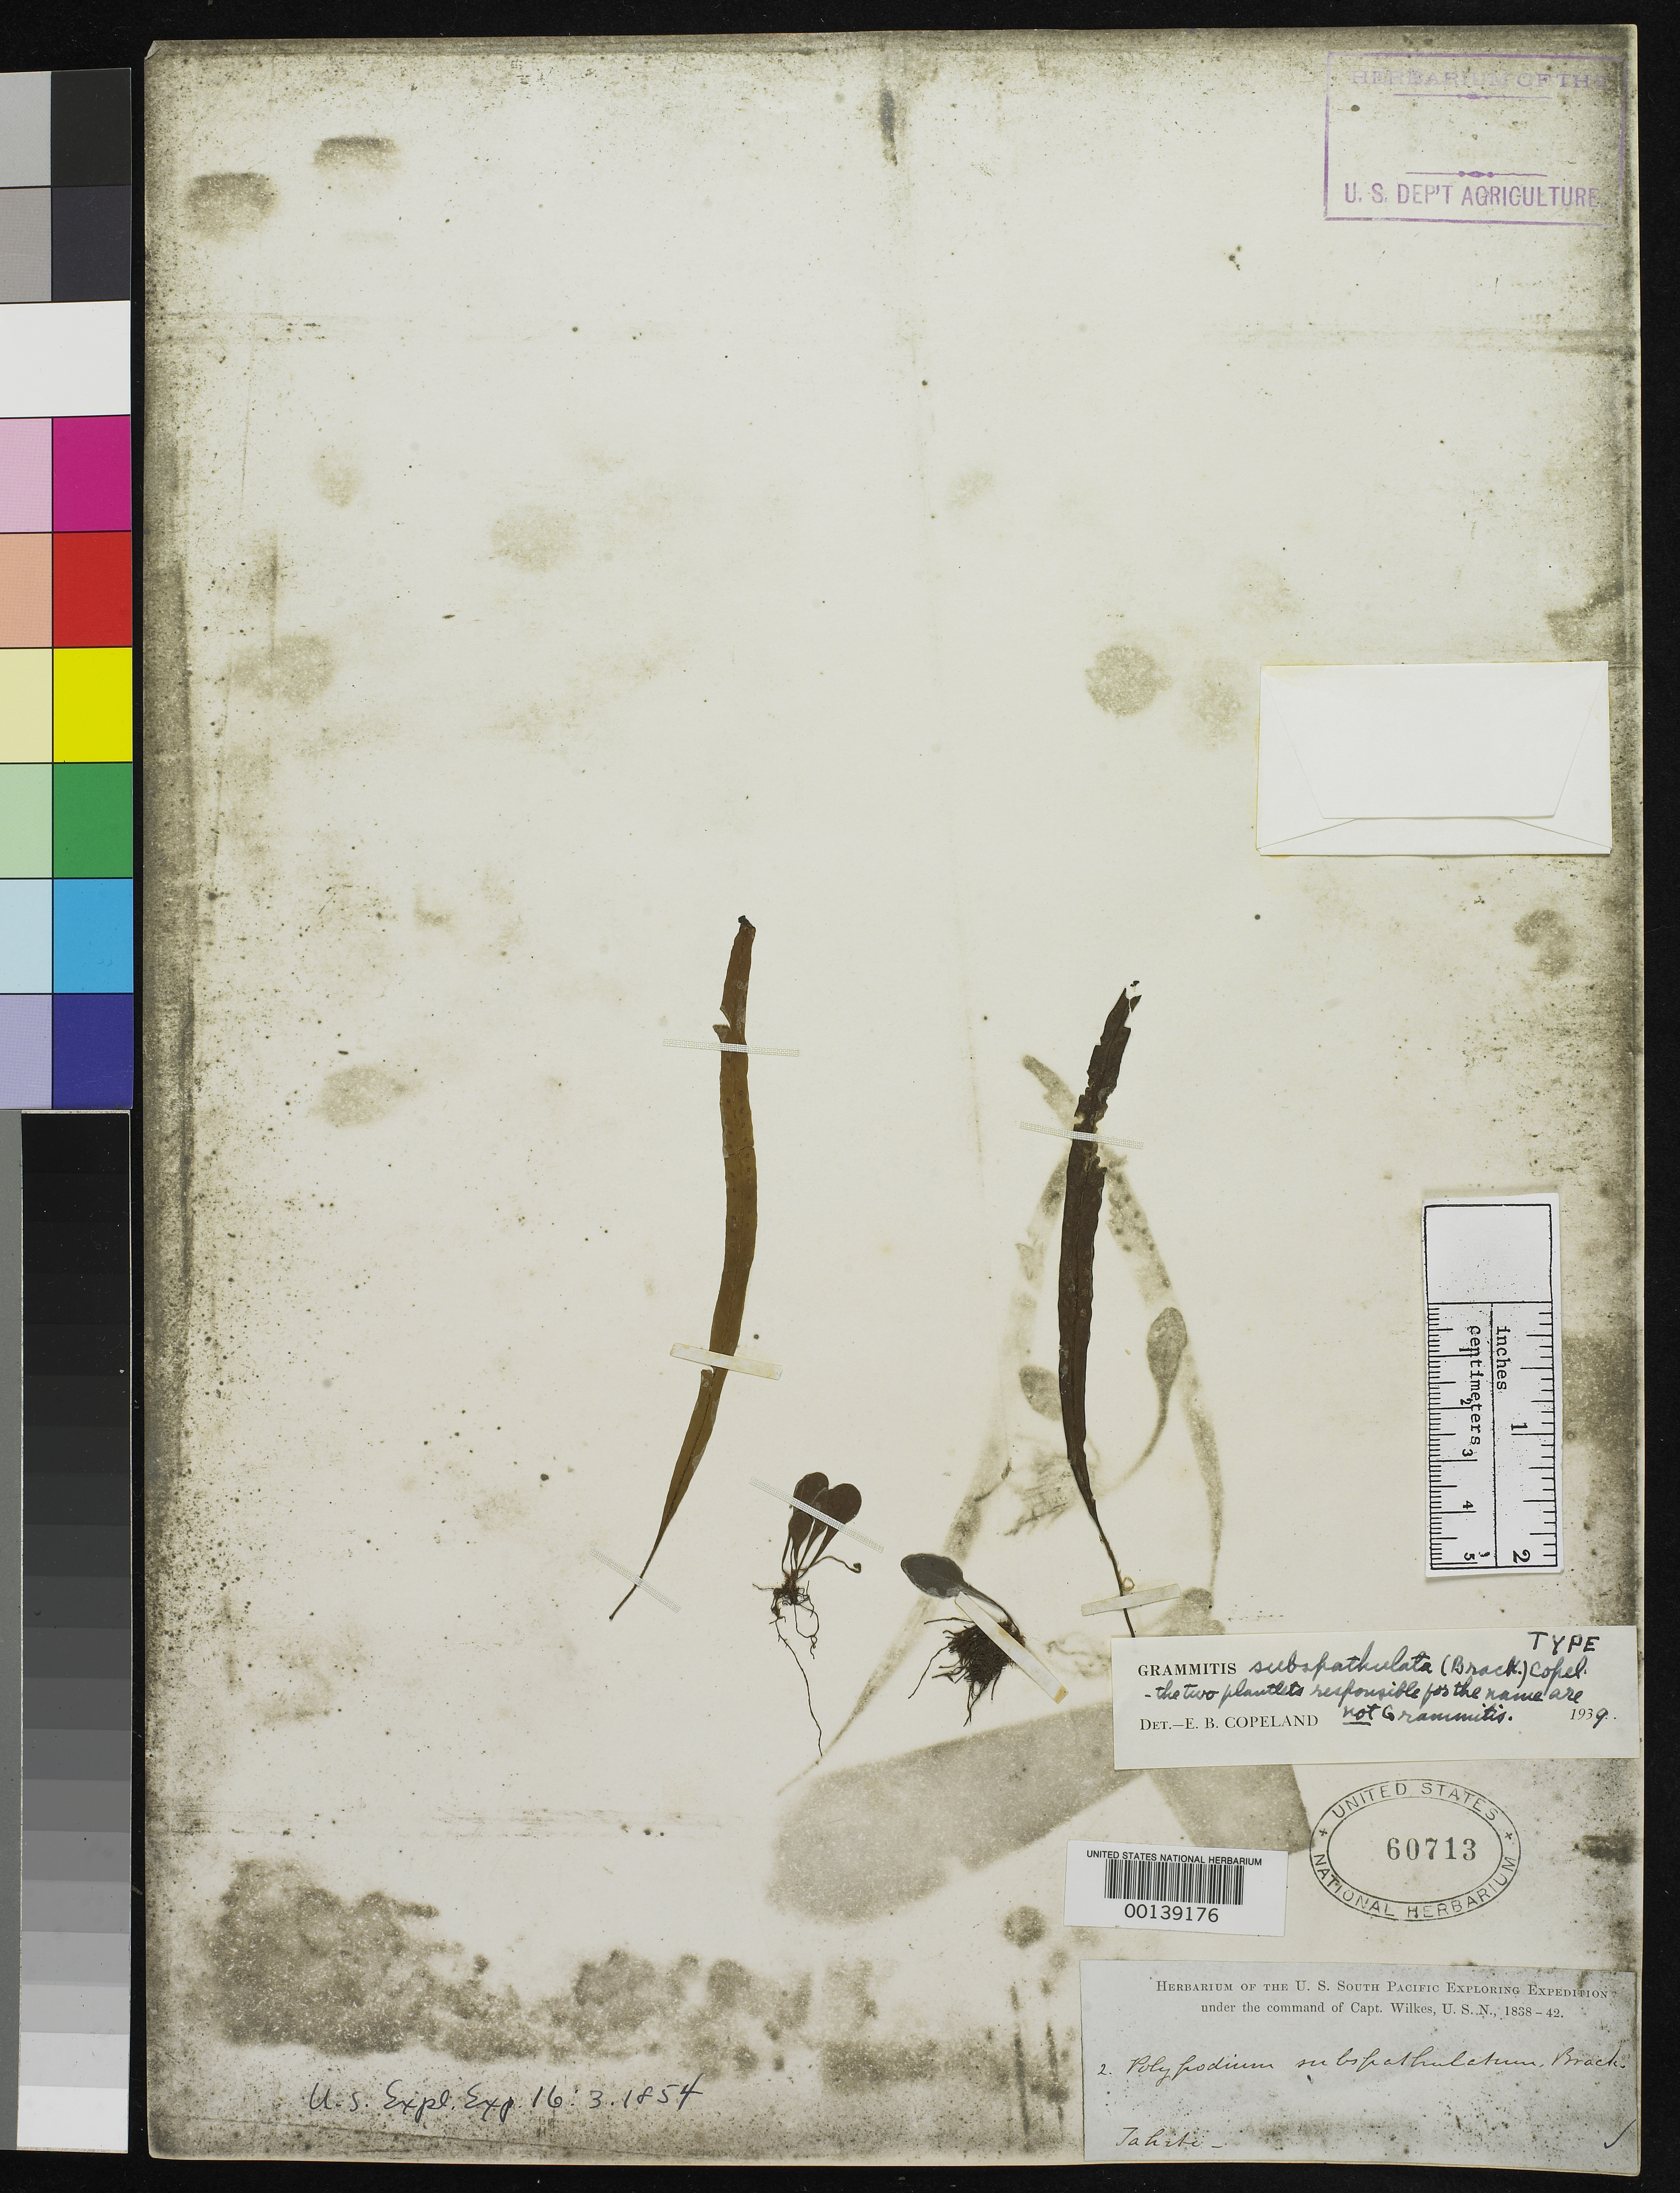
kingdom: Plantae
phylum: Tracheophyta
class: Polypodiopsida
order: Polypodiales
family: Polypodiaceae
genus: Polypodium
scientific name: Polypodium subspathulatum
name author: Brack. in Wilkes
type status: Holotype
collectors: Wilkes Explor. Exped.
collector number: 2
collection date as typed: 1838 to -- --- 1842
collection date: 1838/1842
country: French Polynesia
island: Tahiti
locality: Iles du Vent [Society Is.]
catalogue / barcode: US 60713